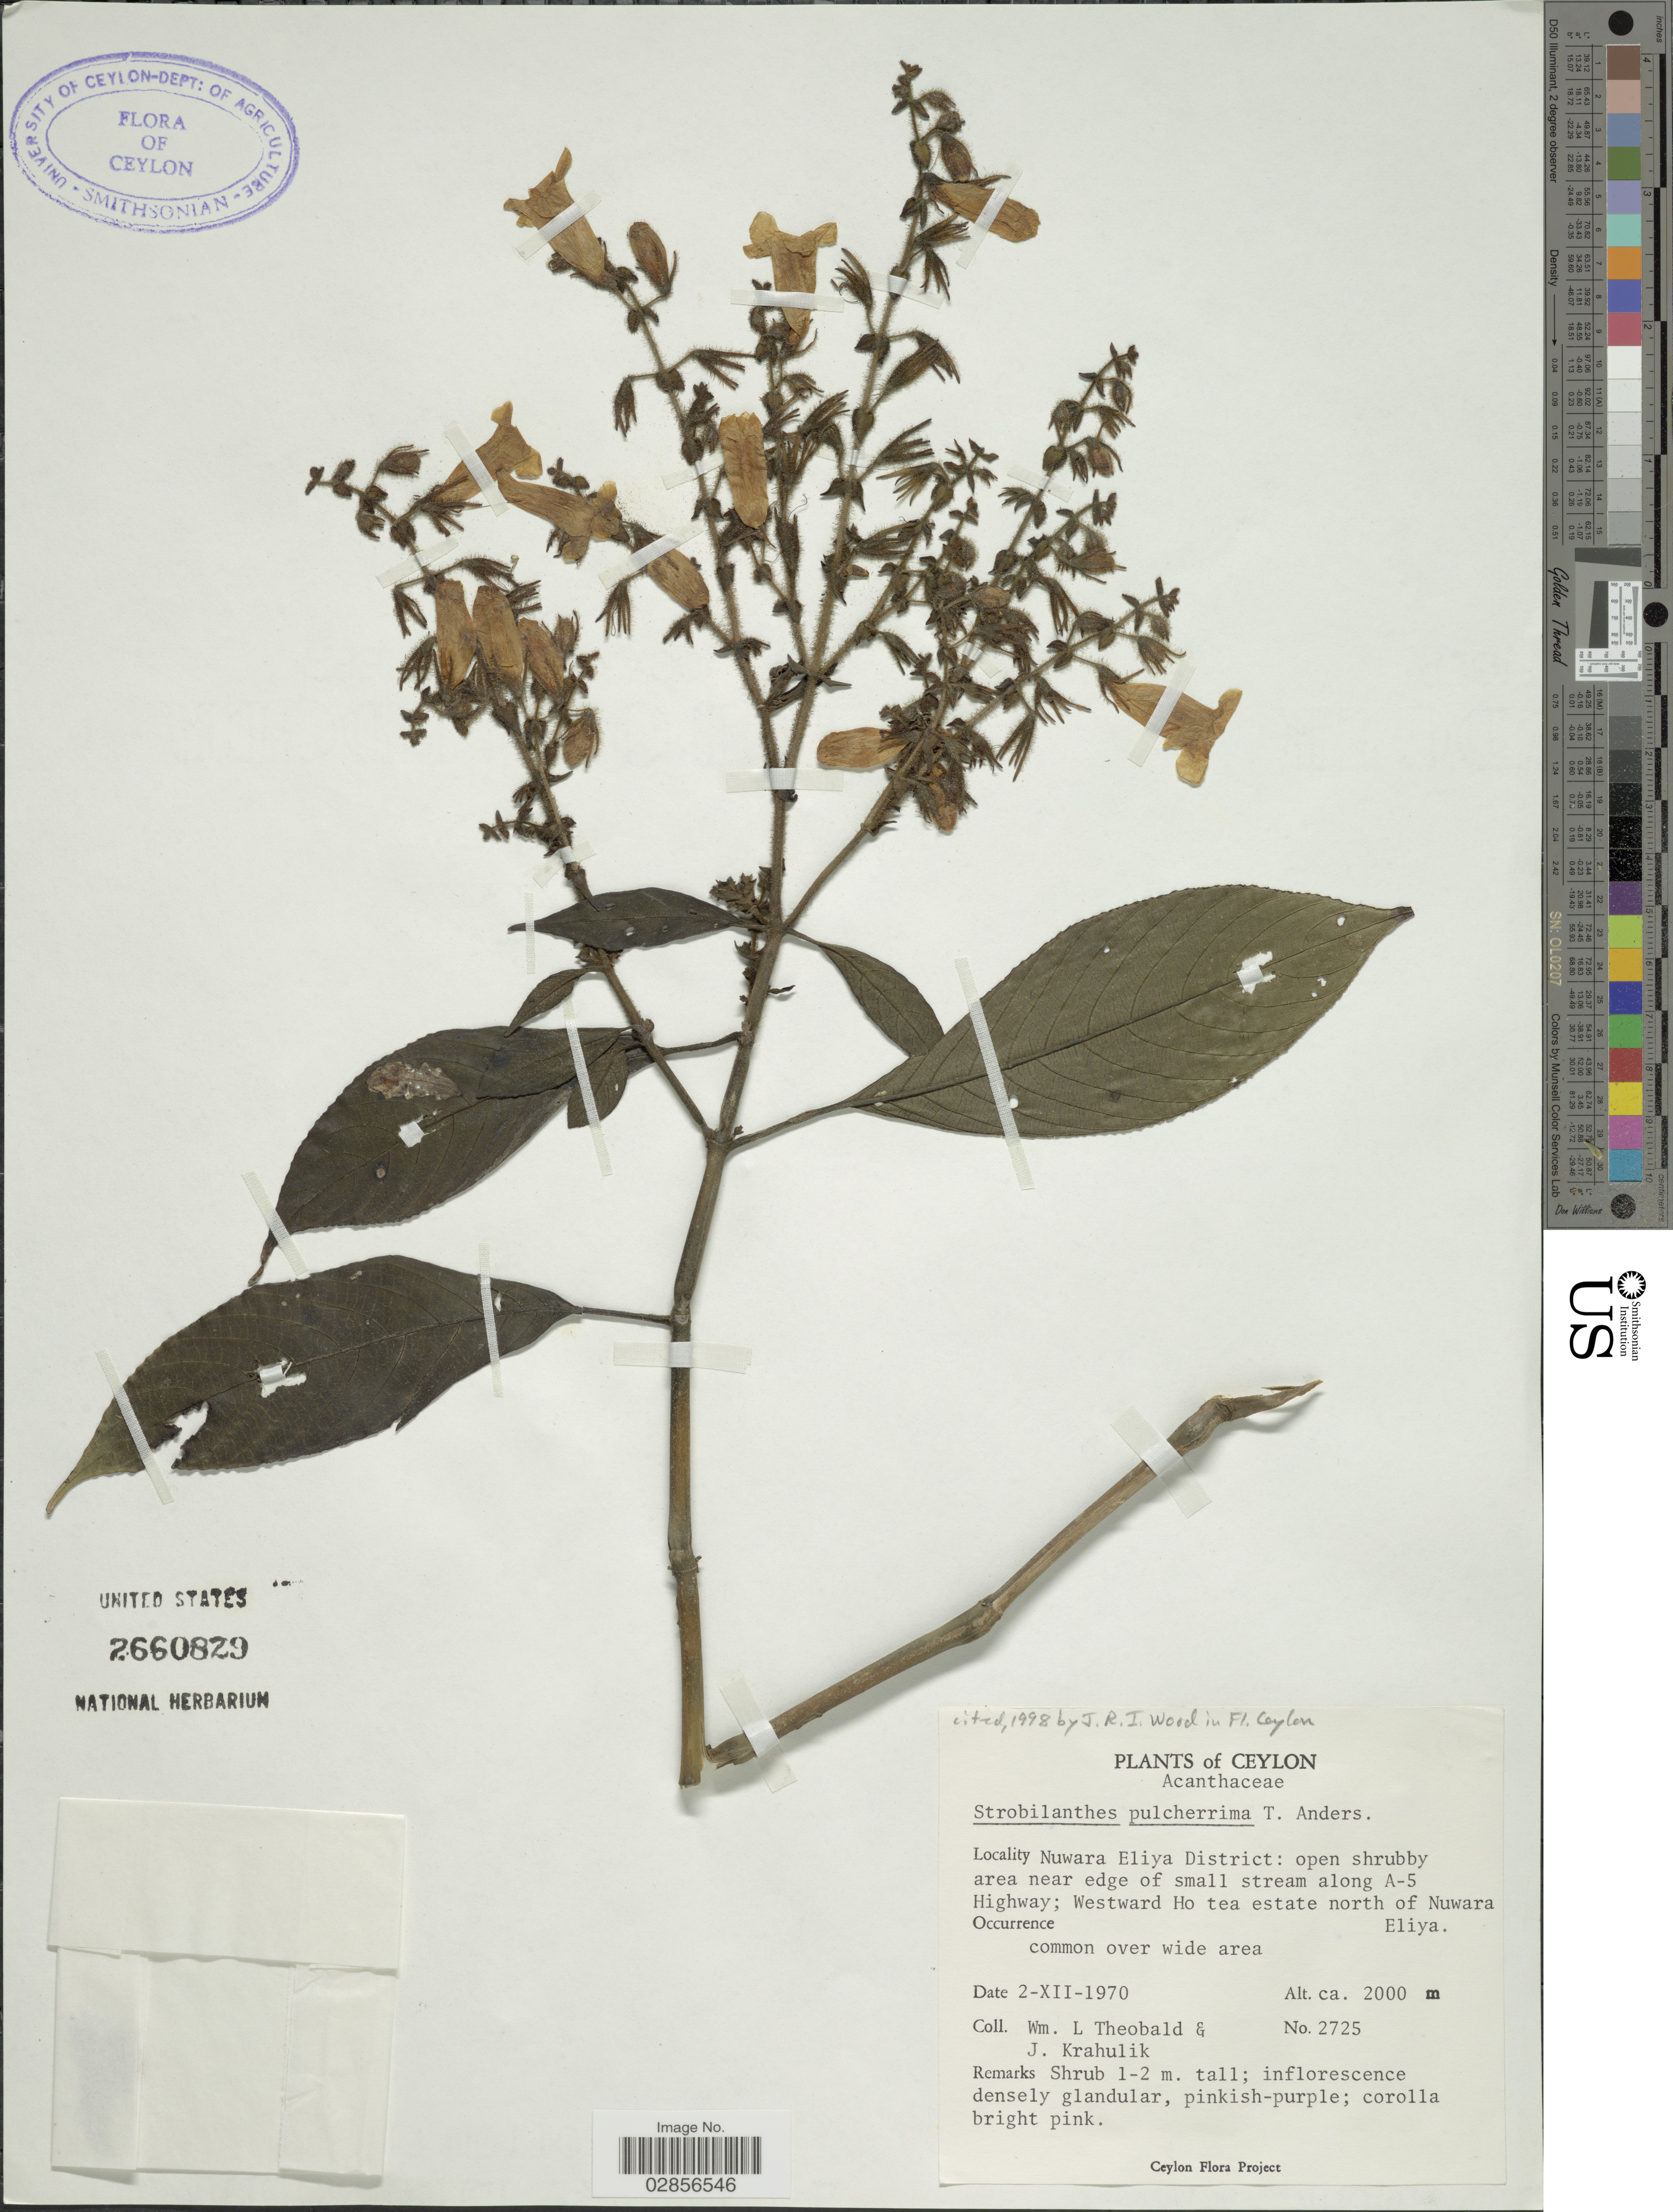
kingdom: Plantae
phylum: Tracheophyta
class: Magnoliopsida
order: Lamiales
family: Acanthaceae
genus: Strobilanthes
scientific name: Strobilanthes pulcherrima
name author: T. Anderson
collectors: W. L. Theobald & J. Krahulik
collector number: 2725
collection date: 1970-12-02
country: Sri Lanka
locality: Ceylon, Nuwara Eliya District: open shrubby area near edge of small stream along A-5 Highway; Westward Ho tea estate north of Nuwara Eliya.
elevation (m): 2000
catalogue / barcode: US 2660829